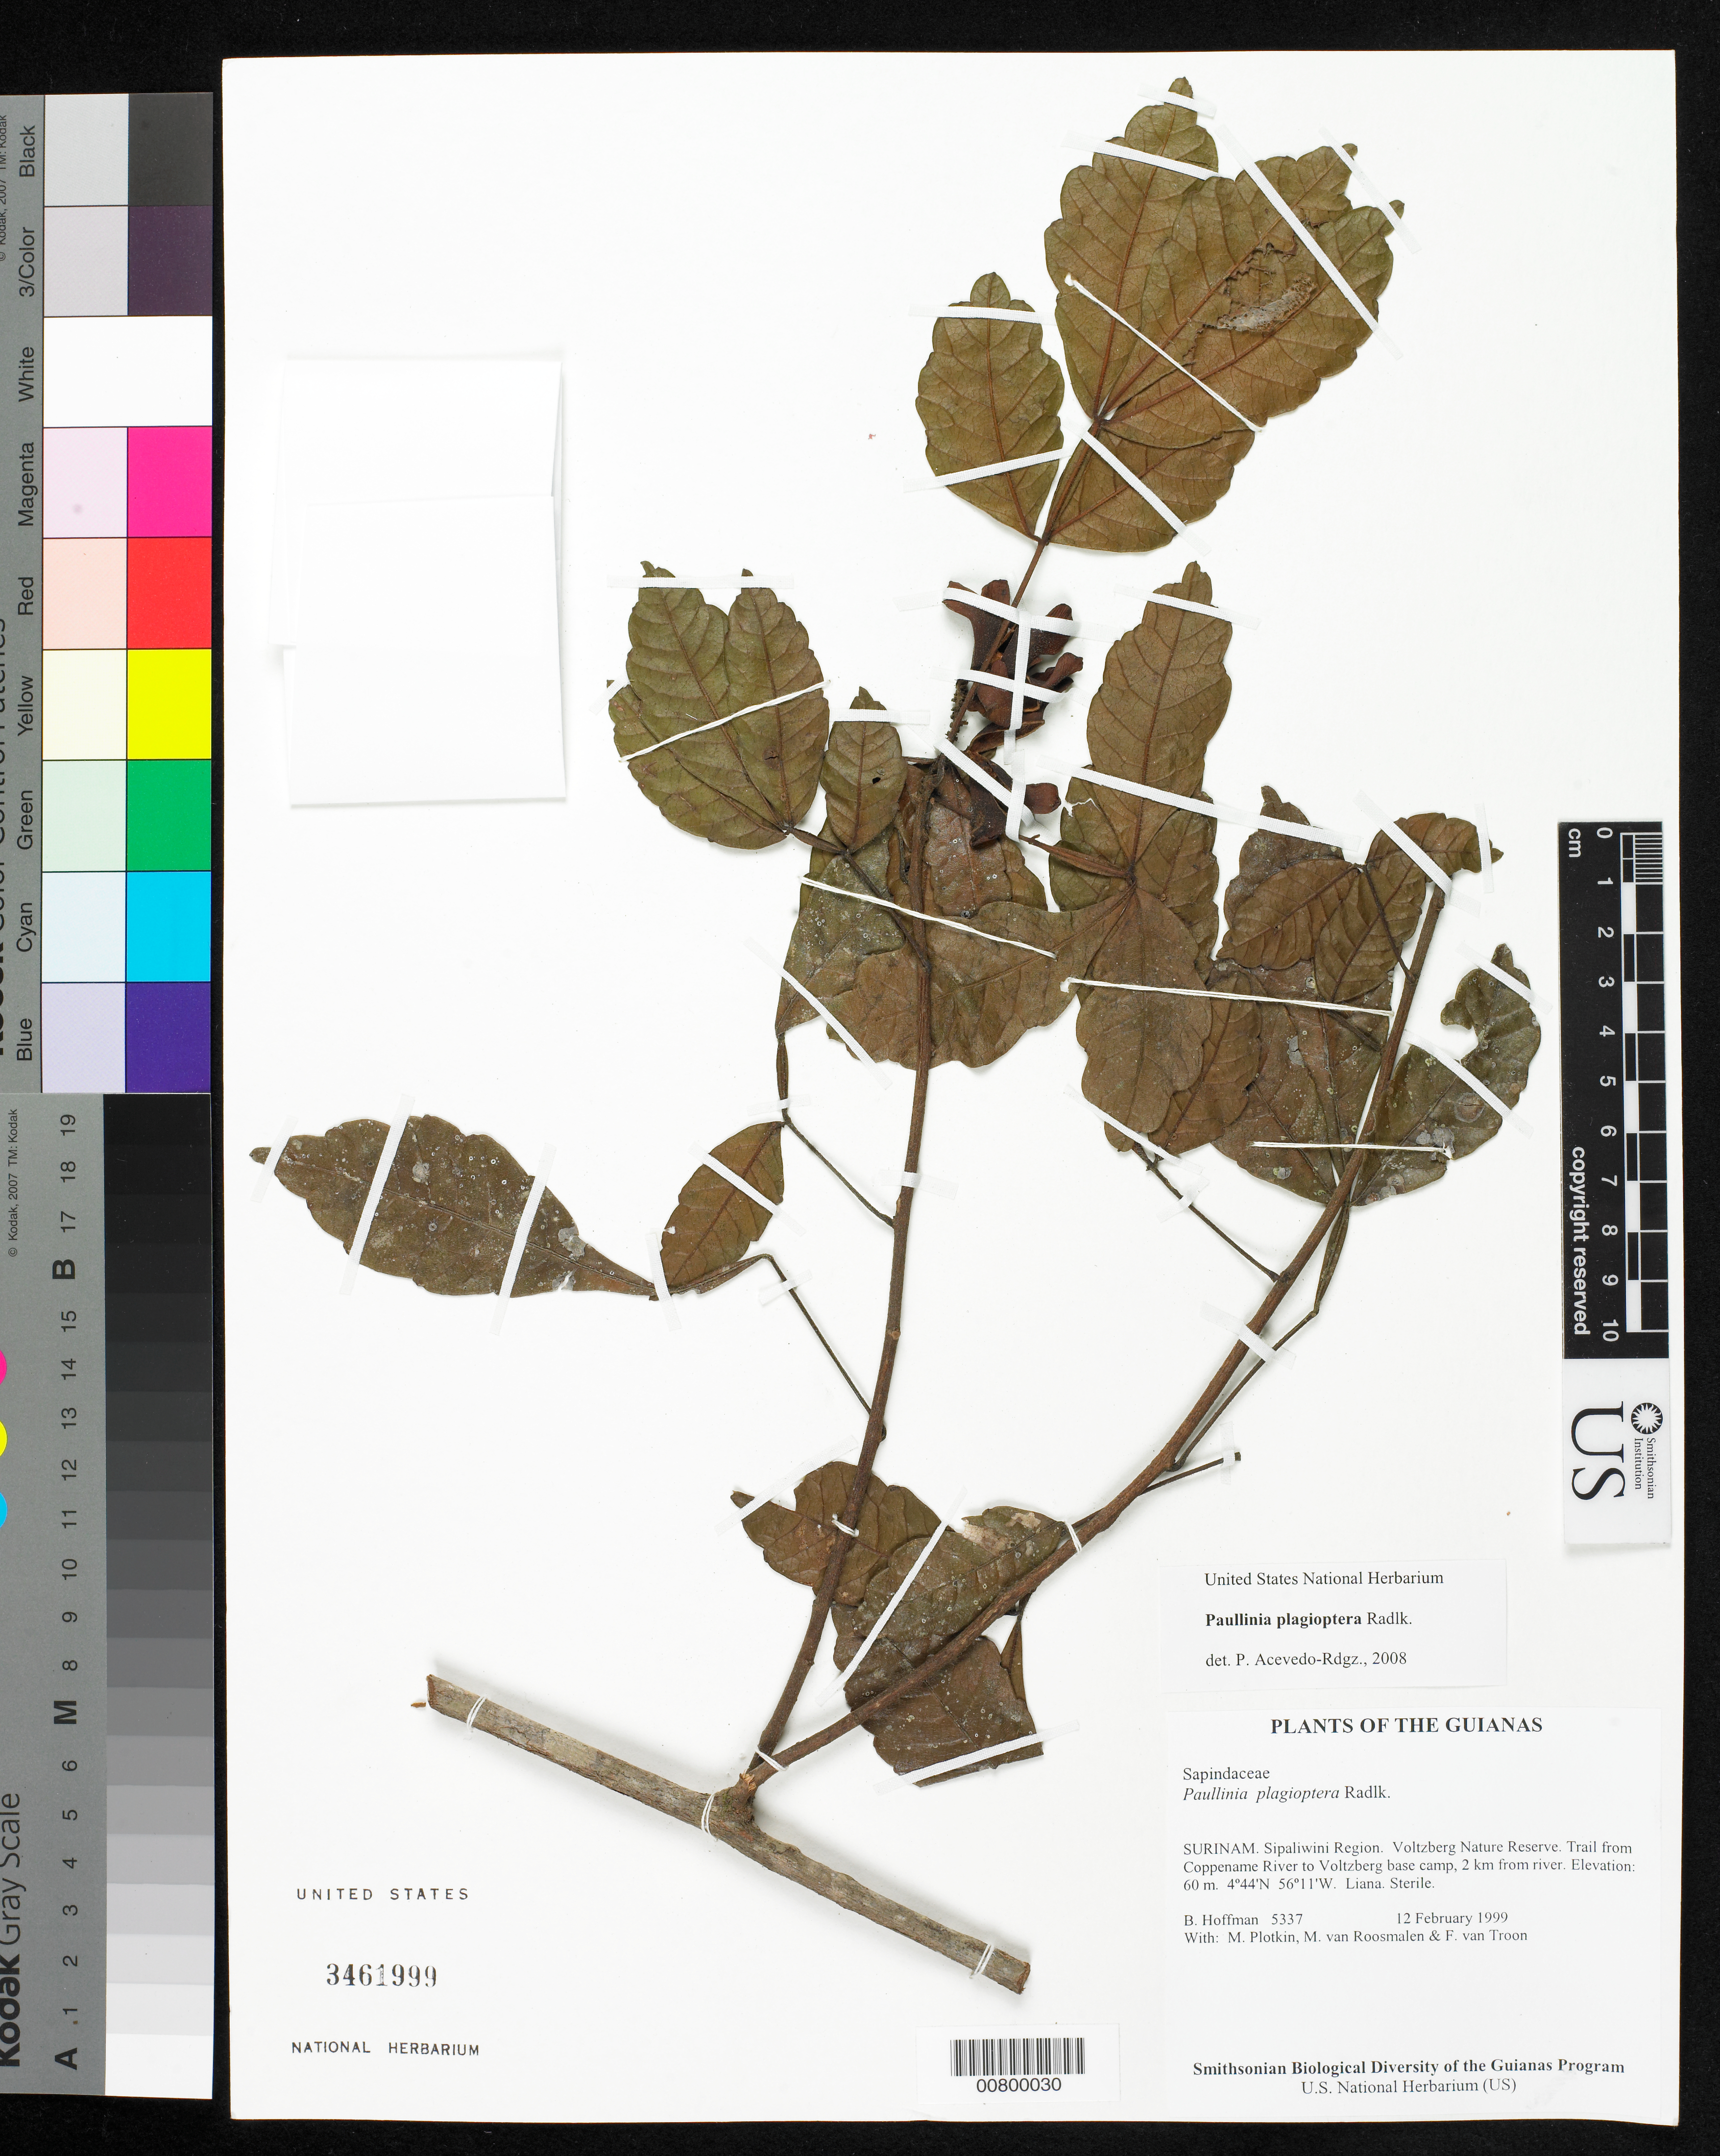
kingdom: Plantae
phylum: Tracheophyta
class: Magnoliopsida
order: Sapindales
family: Sapindaceae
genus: Paullinia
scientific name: Paullinia plagioptera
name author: Radlk.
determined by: Acevedo-Rodríguez, P., (BOT), Smithsonian Institution - National Museum of Natural History (UNITED STATES)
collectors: B. Hoffman, M. Plotkin, M. Roosmalen & F. Van Troon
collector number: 5337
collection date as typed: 12 February 1999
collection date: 1999-02-12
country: Suriname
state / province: Sipaliwini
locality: Voltzberg Nature Reserve. Trail from Coppename River to Voltzberg base camp, 2 km from river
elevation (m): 60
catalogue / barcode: US 3461999